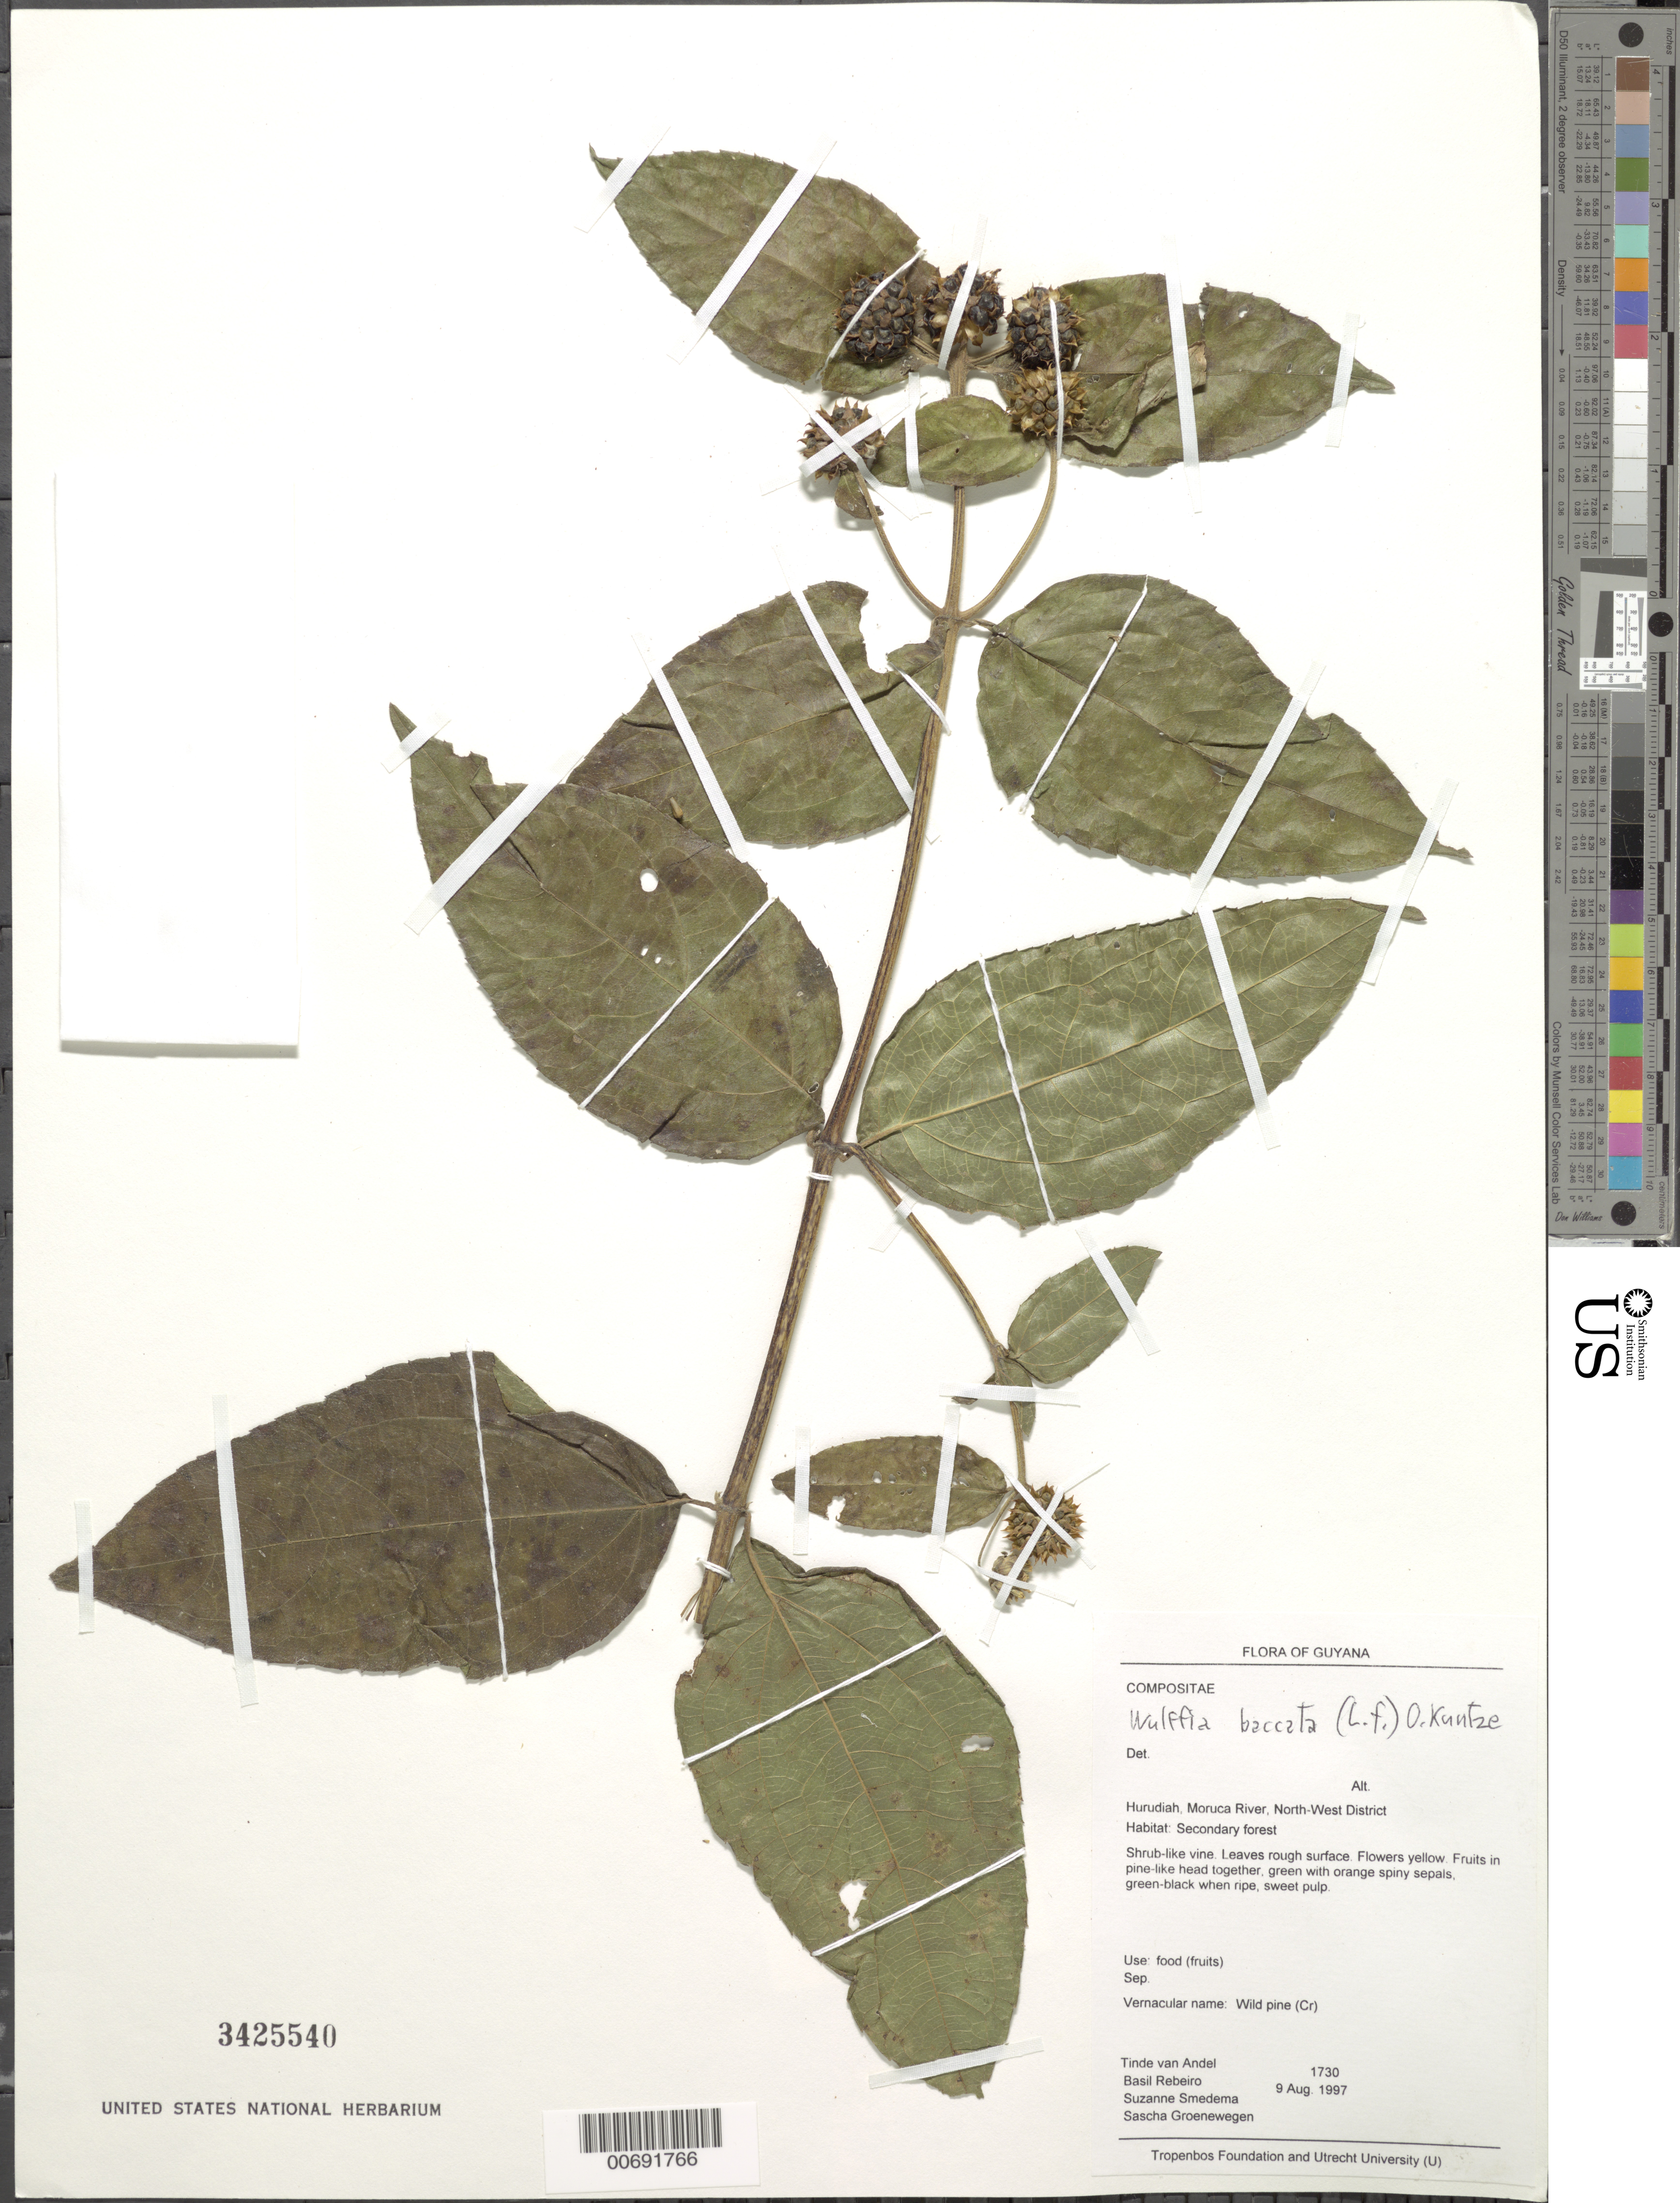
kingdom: Plantae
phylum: Tracheophyta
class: Magnoliopsida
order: Asterales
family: Asteraceae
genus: Wulffia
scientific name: Wulffia baccata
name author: (L. f.) Kuntze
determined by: Robinson, Harold E., (US)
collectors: T. R. van Andel, B. Rebeiro, S. Smedema & S. Groenewegen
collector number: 1730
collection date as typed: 9-Aug-97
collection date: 1997-08-09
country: Guyana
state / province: Barima-Waini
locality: Hurudiah, Moruca River, NW Dist.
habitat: Secondary forest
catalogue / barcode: US 3425540